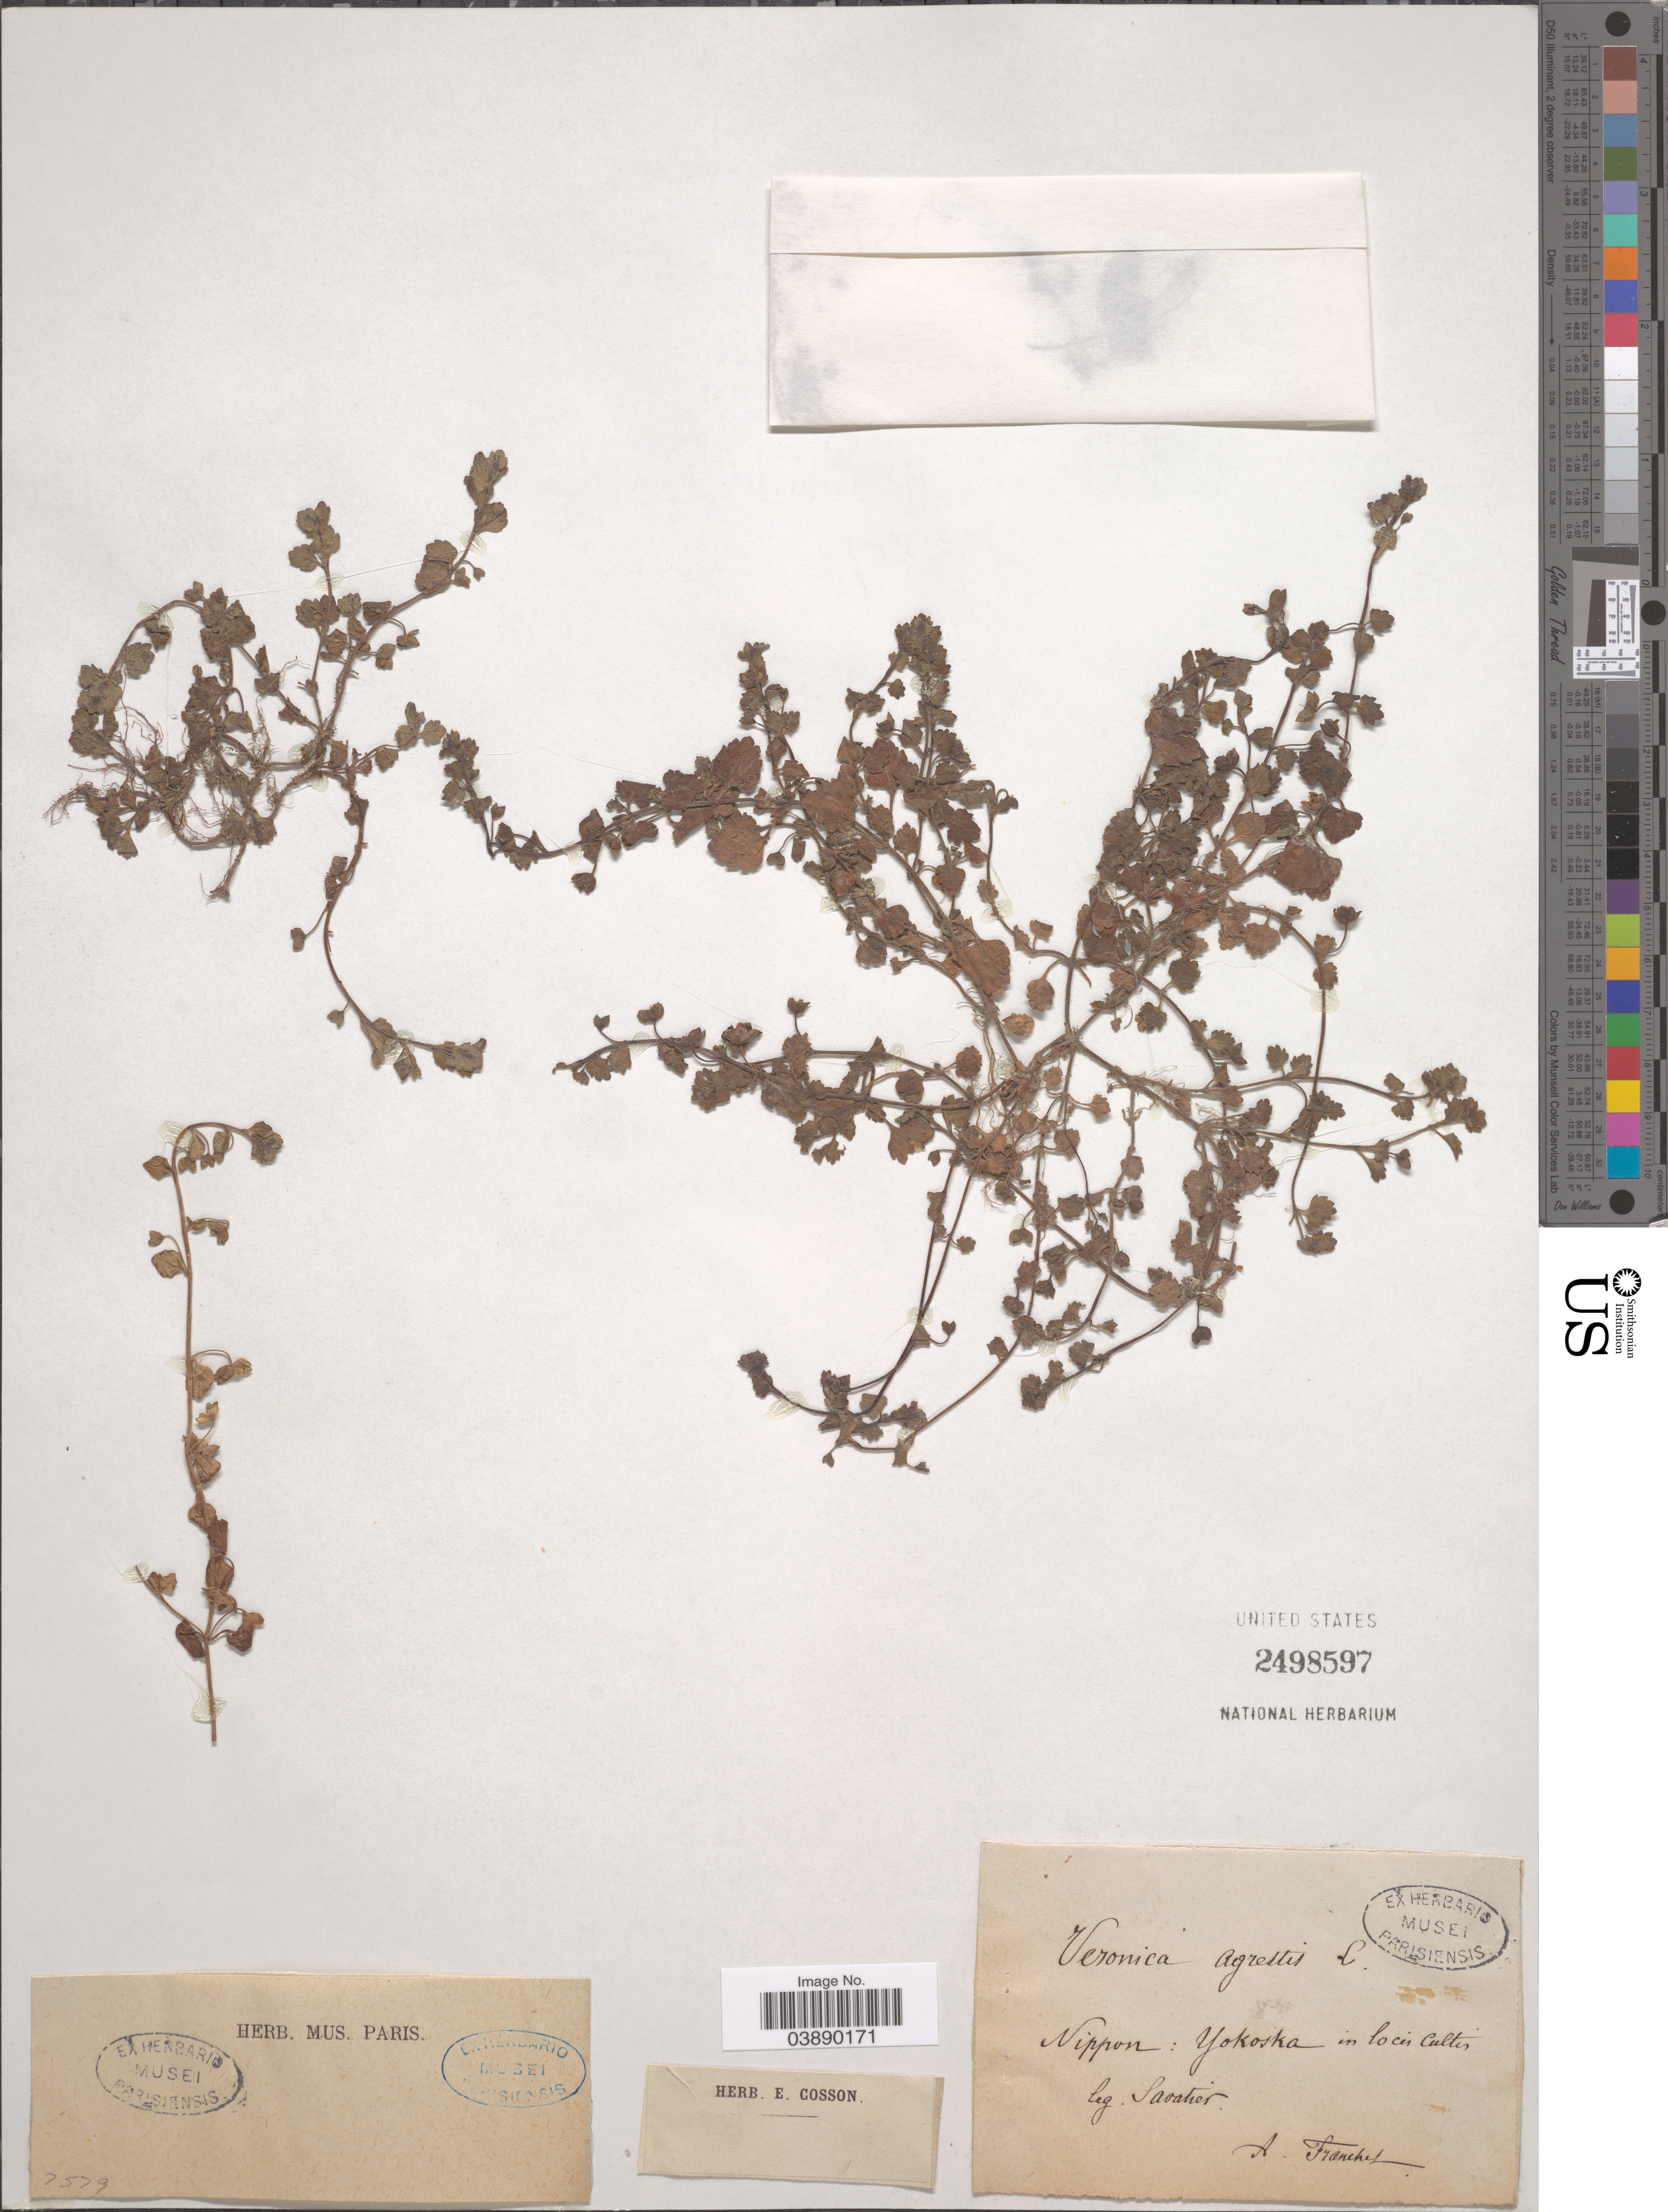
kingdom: Plantae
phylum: Tracheophyta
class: Magnoliopsida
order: Lamiales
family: Plantaginaceae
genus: Veronica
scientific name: Veronica didyma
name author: Ten.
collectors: Savatier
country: Japan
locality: Nippon: Yokoska in locis cultis.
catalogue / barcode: US 2498597